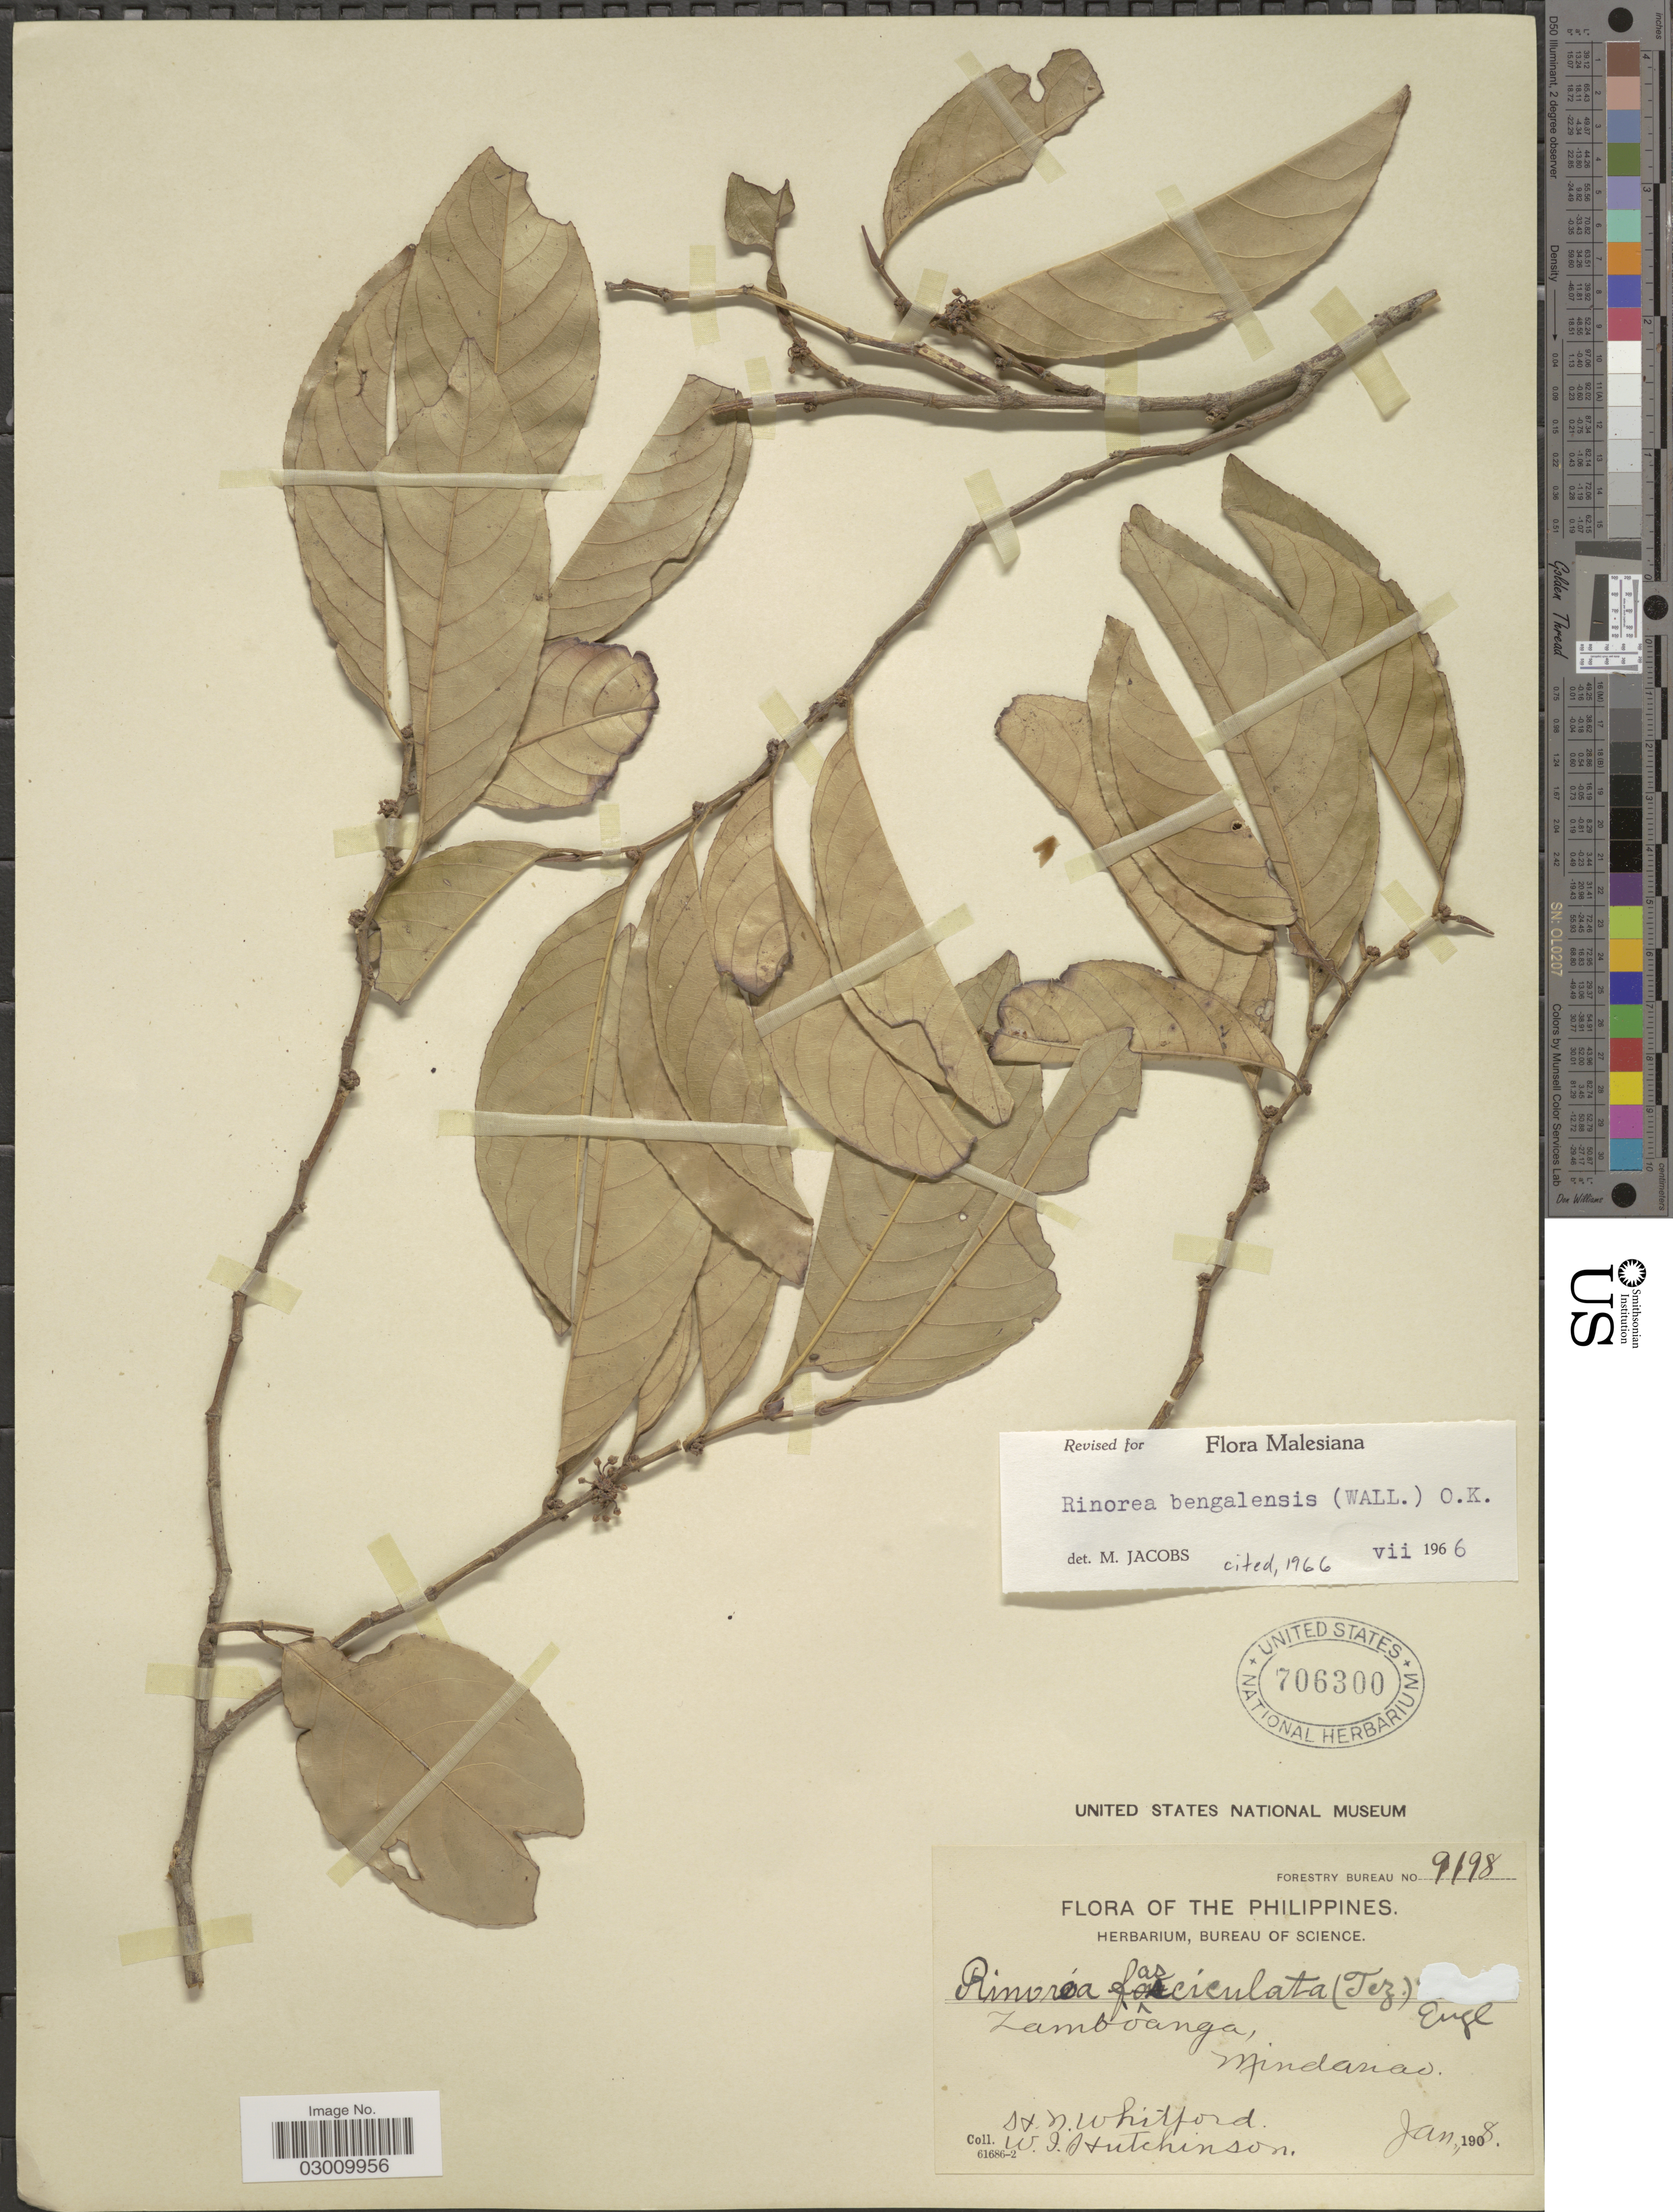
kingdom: Plantae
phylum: Tracheophyta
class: Magnoliopsida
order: Malpighiales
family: Violaceae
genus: Rinorea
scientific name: Rinorea bengalensis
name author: (Wall.) Kuntze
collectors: H. N. Whitford & W. I. Hutchinson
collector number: Forestry Bureau 9198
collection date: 1908-01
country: Philippines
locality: Zamboanga, Mindanao.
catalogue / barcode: US 706300